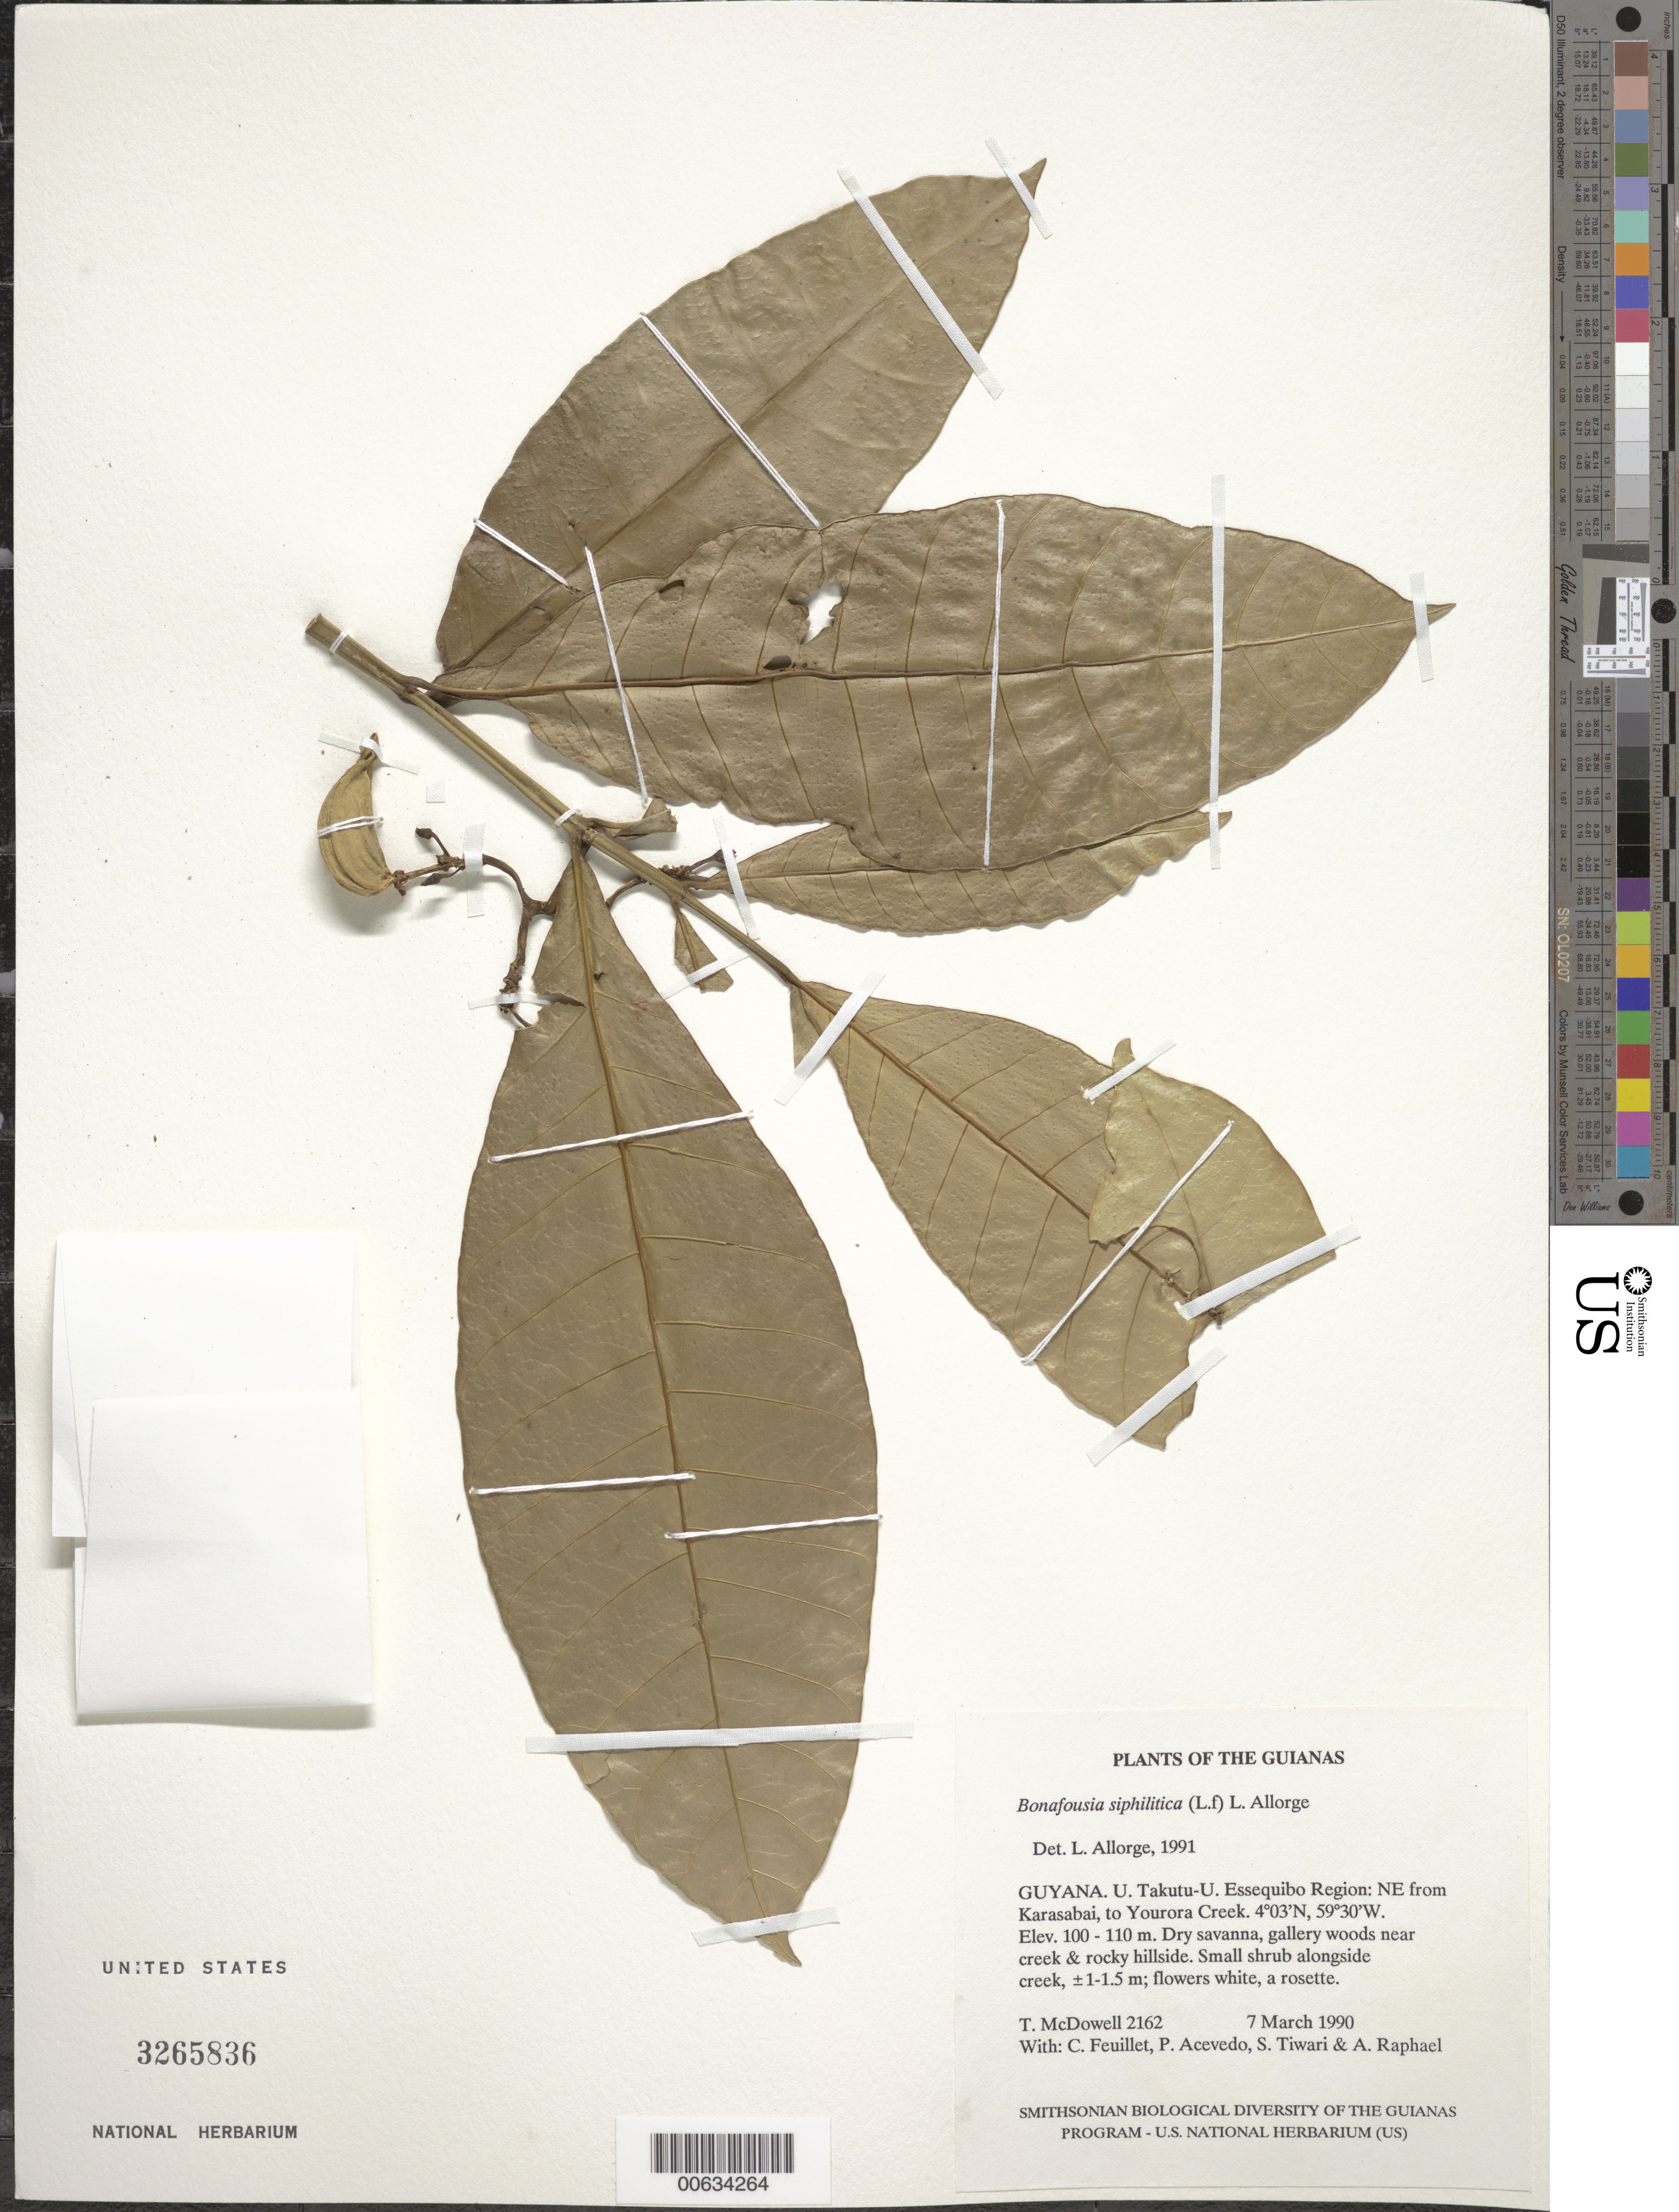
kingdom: Plantae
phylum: Tracheophyta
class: Magnoliopsida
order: Gentianales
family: Apocynaceae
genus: Bonafousia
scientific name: Bonafousia siphilitica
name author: (L. f.) L. Allorge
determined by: Allorge, L.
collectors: T. McDowell, C. Feuillet, P. Acevedo-Rodr., S. Tiwari & A. Raphael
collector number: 2162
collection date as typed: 7 March 1990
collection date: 1990-03-07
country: Guyana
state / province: U. Takutu-U. Essequibo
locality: NE from Karasabai, to Yourora Creek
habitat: Dry savanna, gallery woods near creek & rocky hillside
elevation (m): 100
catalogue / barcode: US 3265836